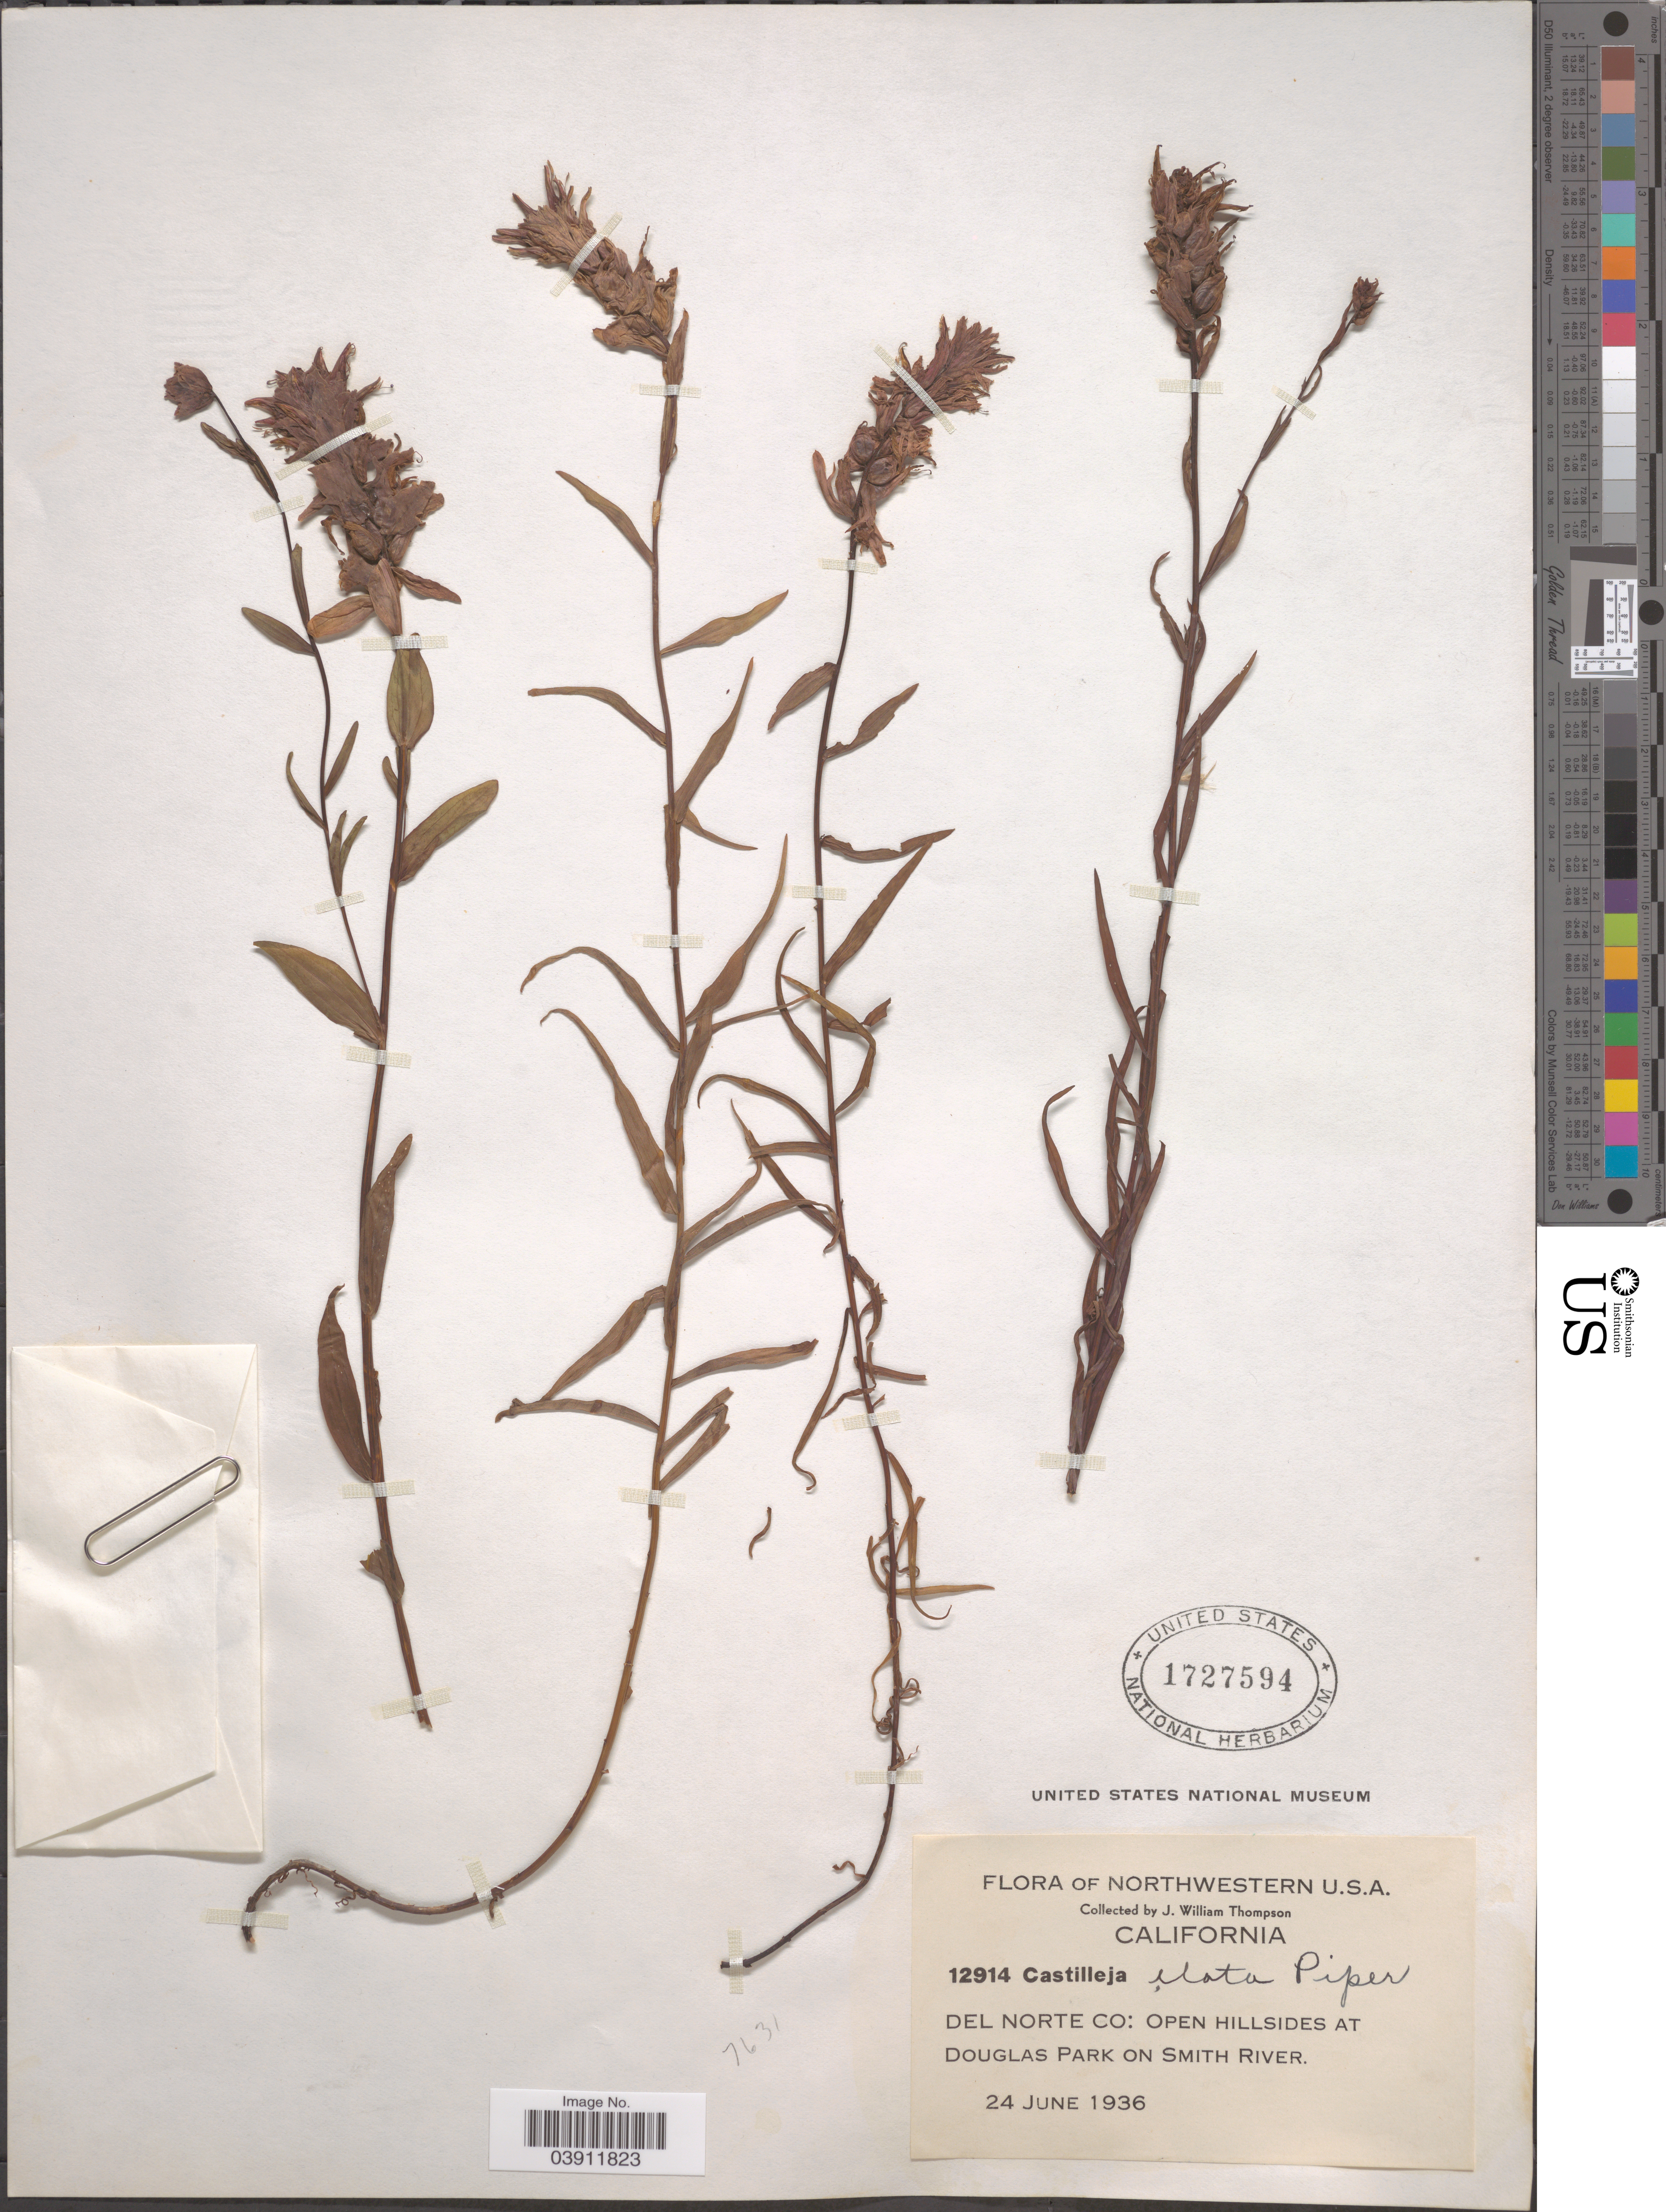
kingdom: Plantae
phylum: Tracheophyta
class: Magnoliopsida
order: Lamiales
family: Orobanchaceae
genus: Castilleja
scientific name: Castilleja elata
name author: Piper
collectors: J. W. Thompson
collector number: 12914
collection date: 1936-06-24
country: United States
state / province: California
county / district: Del Norte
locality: Northwestern U.S.A. Del Norte Co: Open hillsides at Douglas Park on Smith River.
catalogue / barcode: US 1727594